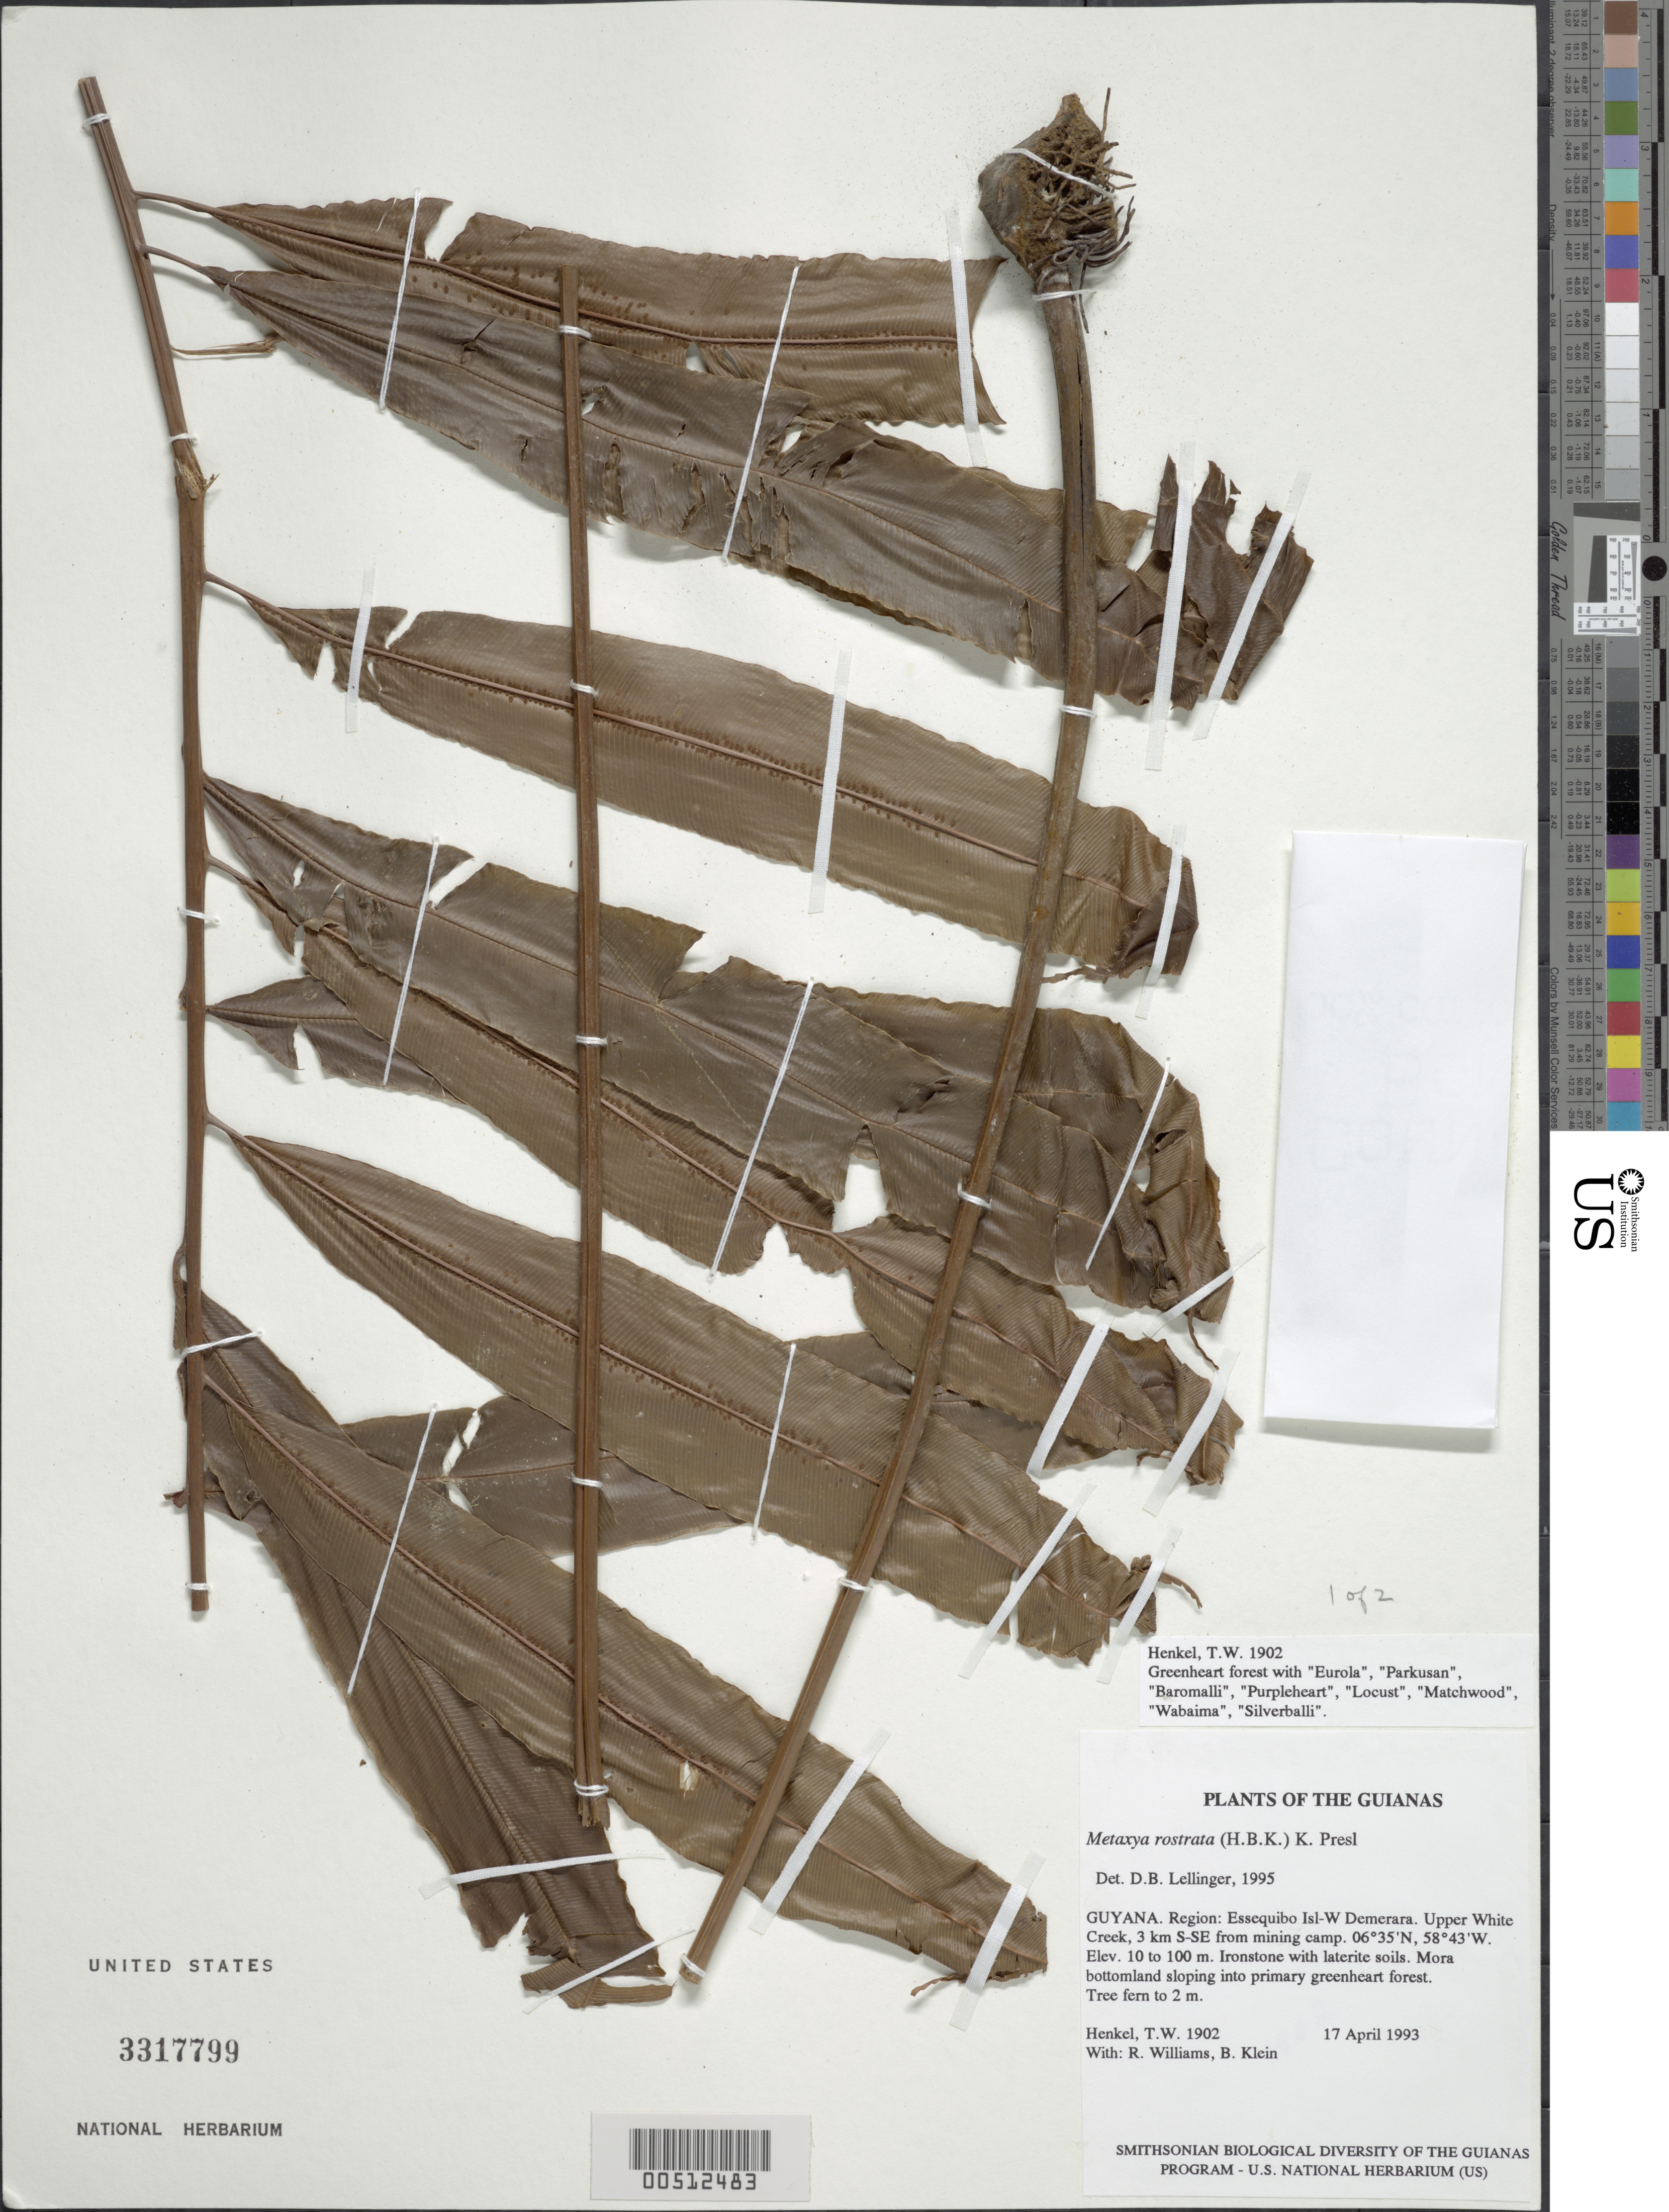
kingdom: Plantae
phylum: Tracheophyta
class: Polypodiopsida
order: Cyatheales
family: Metaxyaceae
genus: Metaxya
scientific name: Metaxya rostrata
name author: (Kunth) C. Presl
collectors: T. Henkel, R. Williams & B. Klein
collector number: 1902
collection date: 1993-04-17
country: Guyana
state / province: Essequibo Isl-W. Demerara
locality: The Guianas, Region: Essequibo Islands-West Demerara. Upper White Creek, 3 km S-SE from mining camp. Mora bottomland sloping into primary greenhart forest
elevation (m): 10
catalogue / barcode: US 3317799